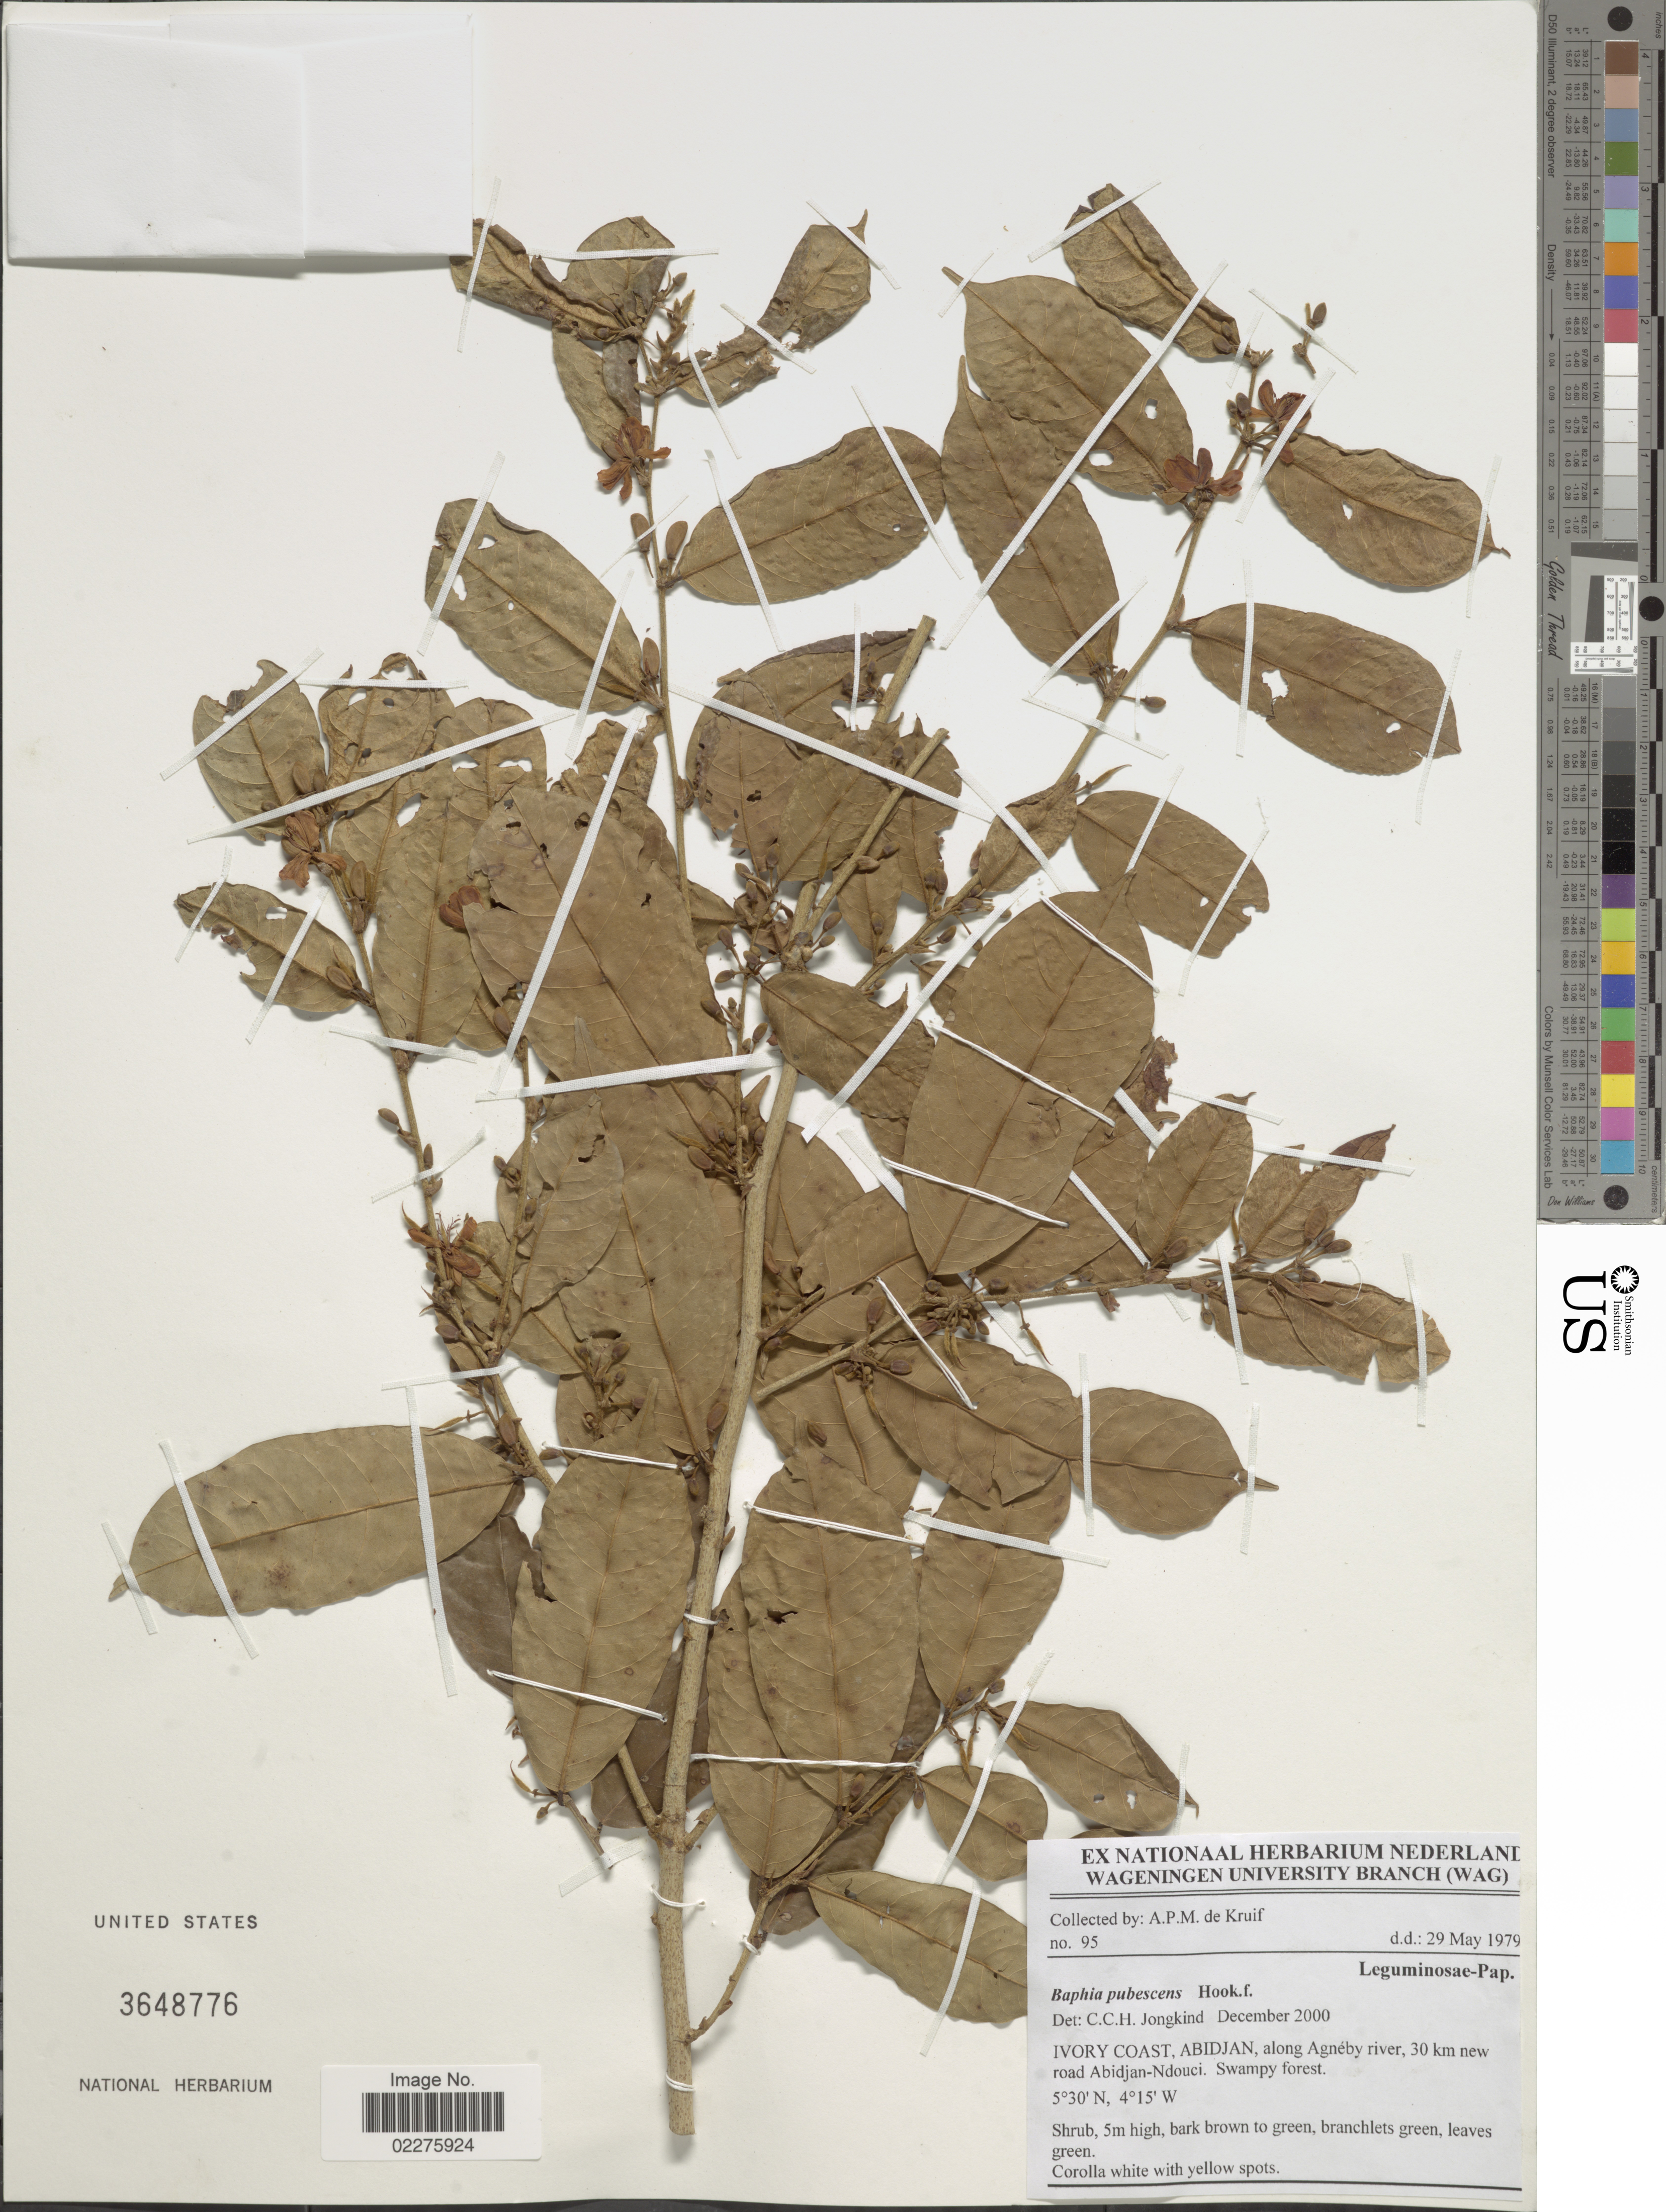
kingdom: Plantae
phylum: Tracheophyta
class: Magnoliopsida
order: Fabales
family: Fabaceae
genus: Baphia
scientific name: Baphia pubescens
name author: Hook. f.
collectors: A. P. de Kruif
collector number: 95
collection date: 1979-05-29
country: Ivory Coast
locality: Abidjan, along Agneby river, 30 km new road Abidjan-Ndouci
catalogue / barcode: US 3648776